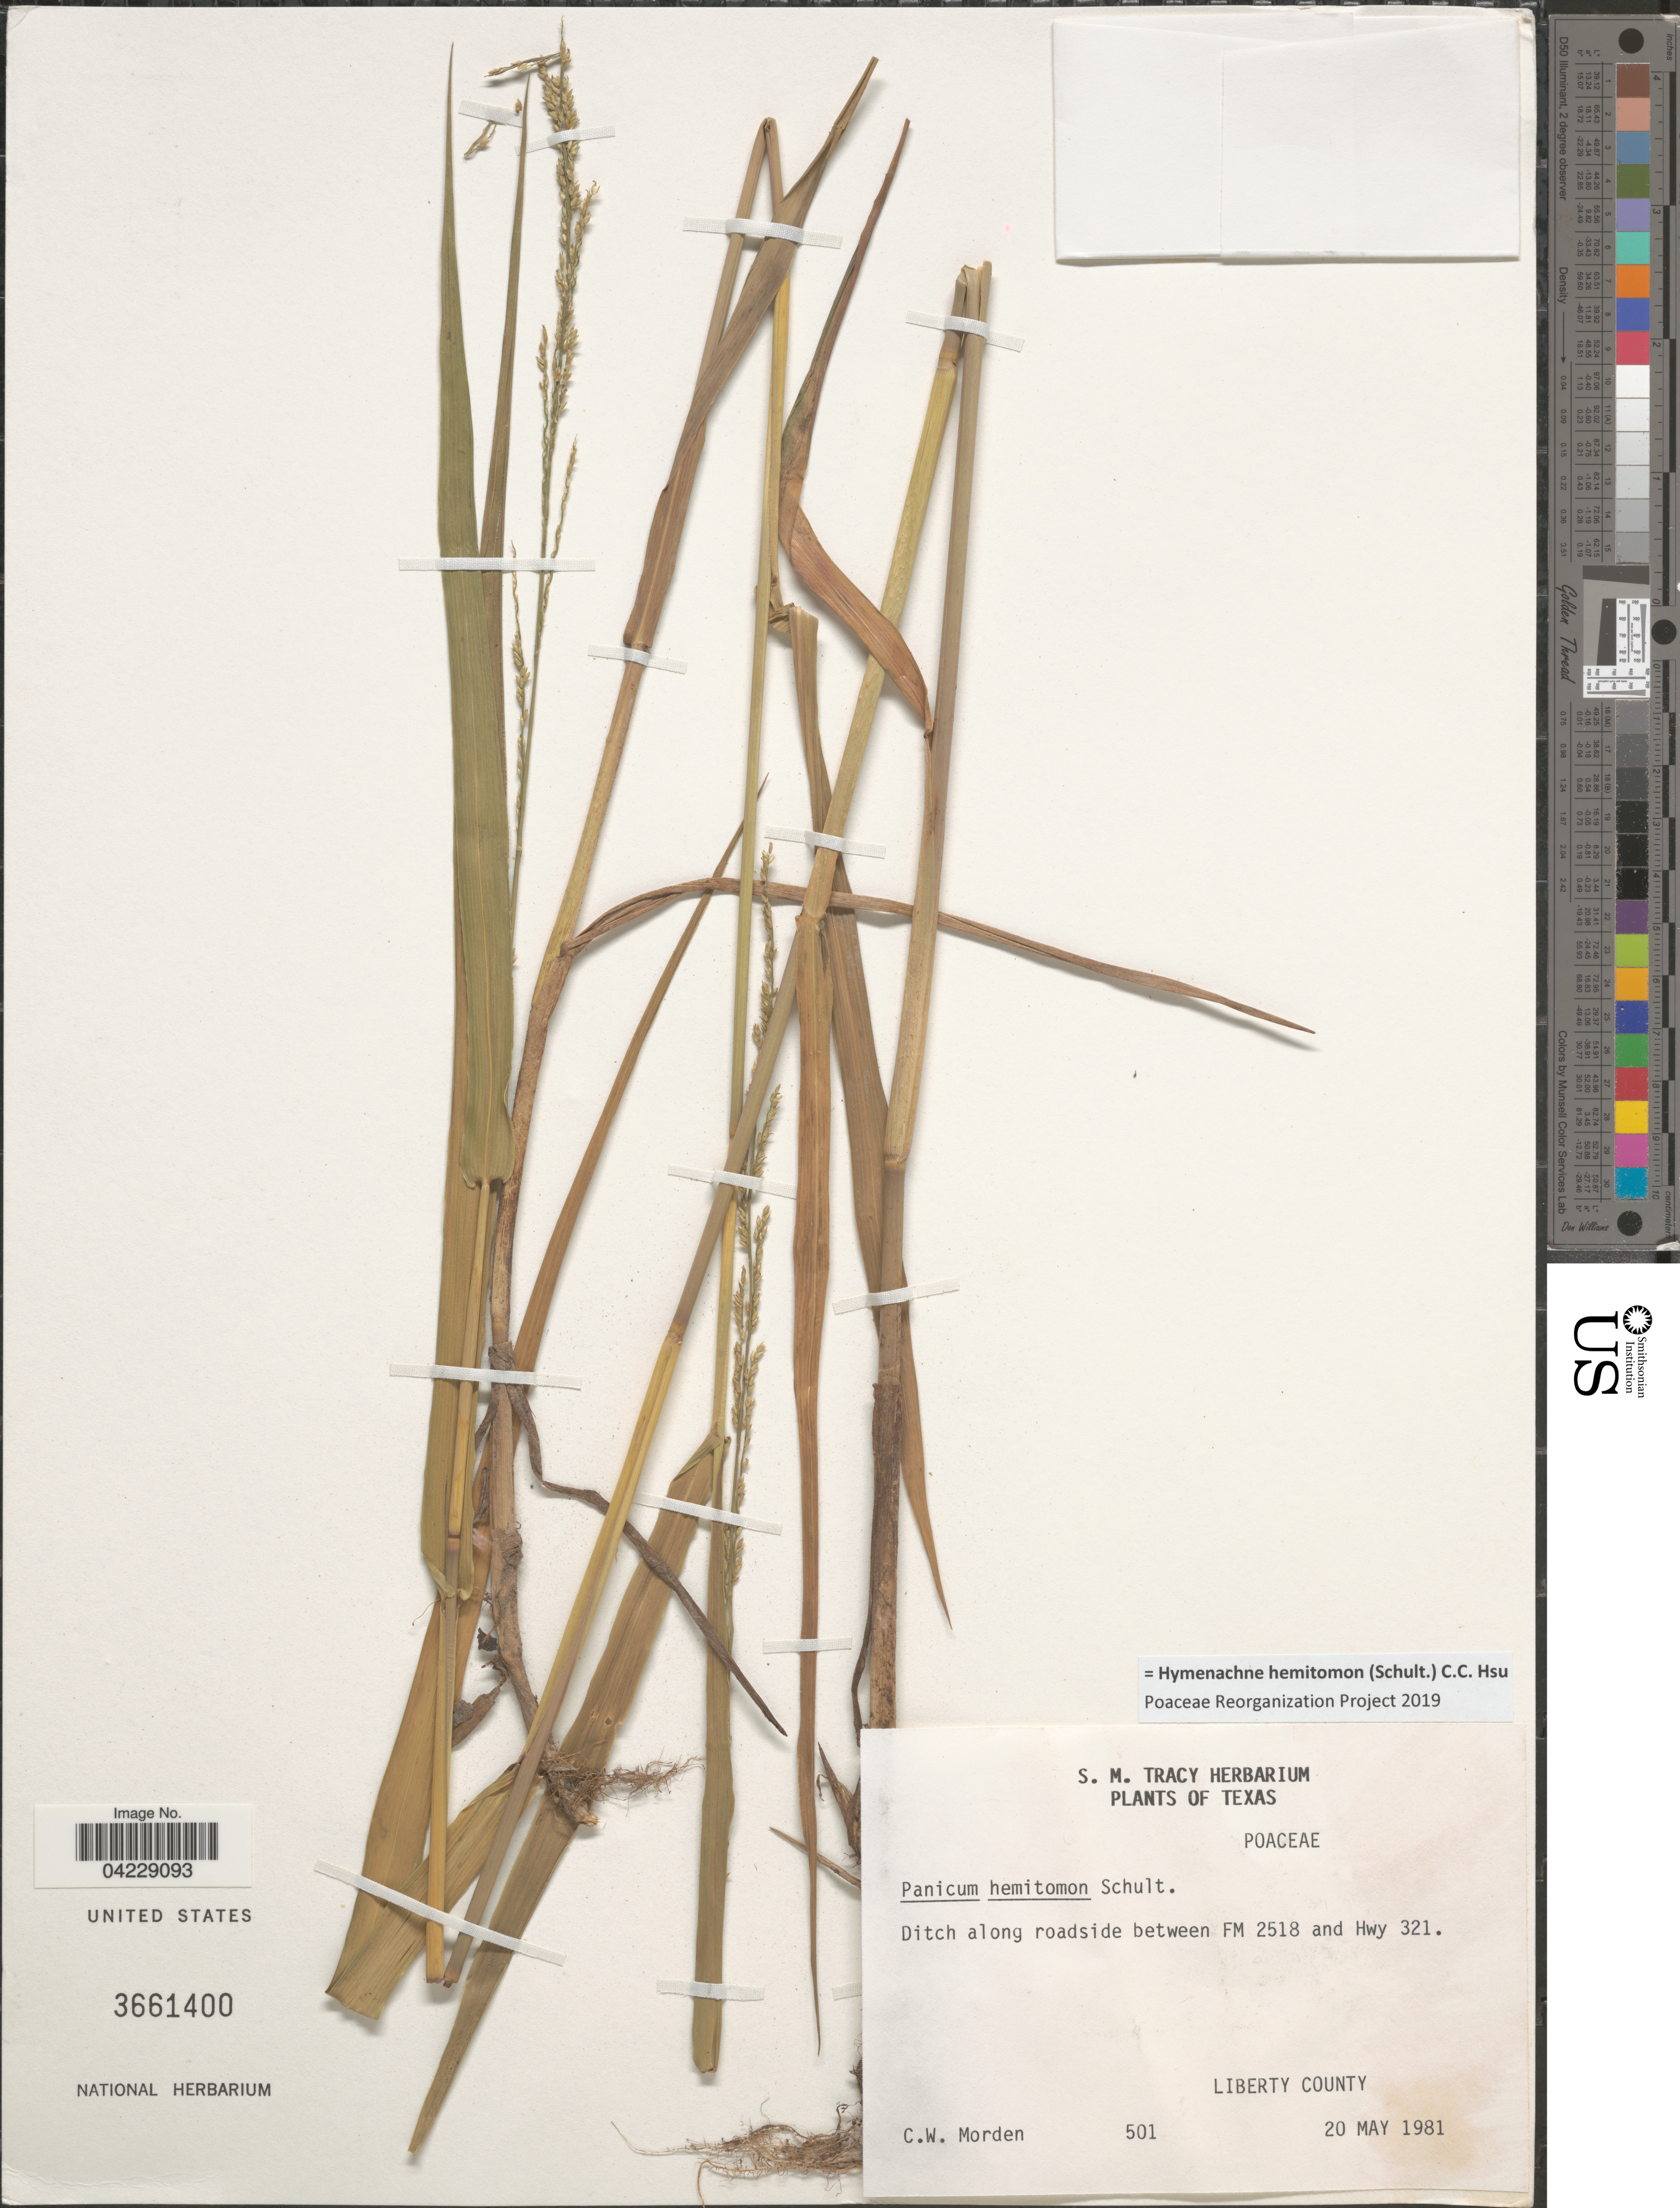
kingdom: Plantae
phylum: Tracheophyta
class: Liliopsida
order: Poales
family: Poaceae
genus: Hymenachne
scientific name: Hymenachne hemitomon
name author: (Schult.) C. C. Hsu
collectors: C. Morden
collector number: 501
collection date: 1981-05-20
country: United States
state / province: Texas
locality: Ditch along roadside between FM 2518 and Hwy 321. Liberty County.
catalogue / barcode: US 3661400